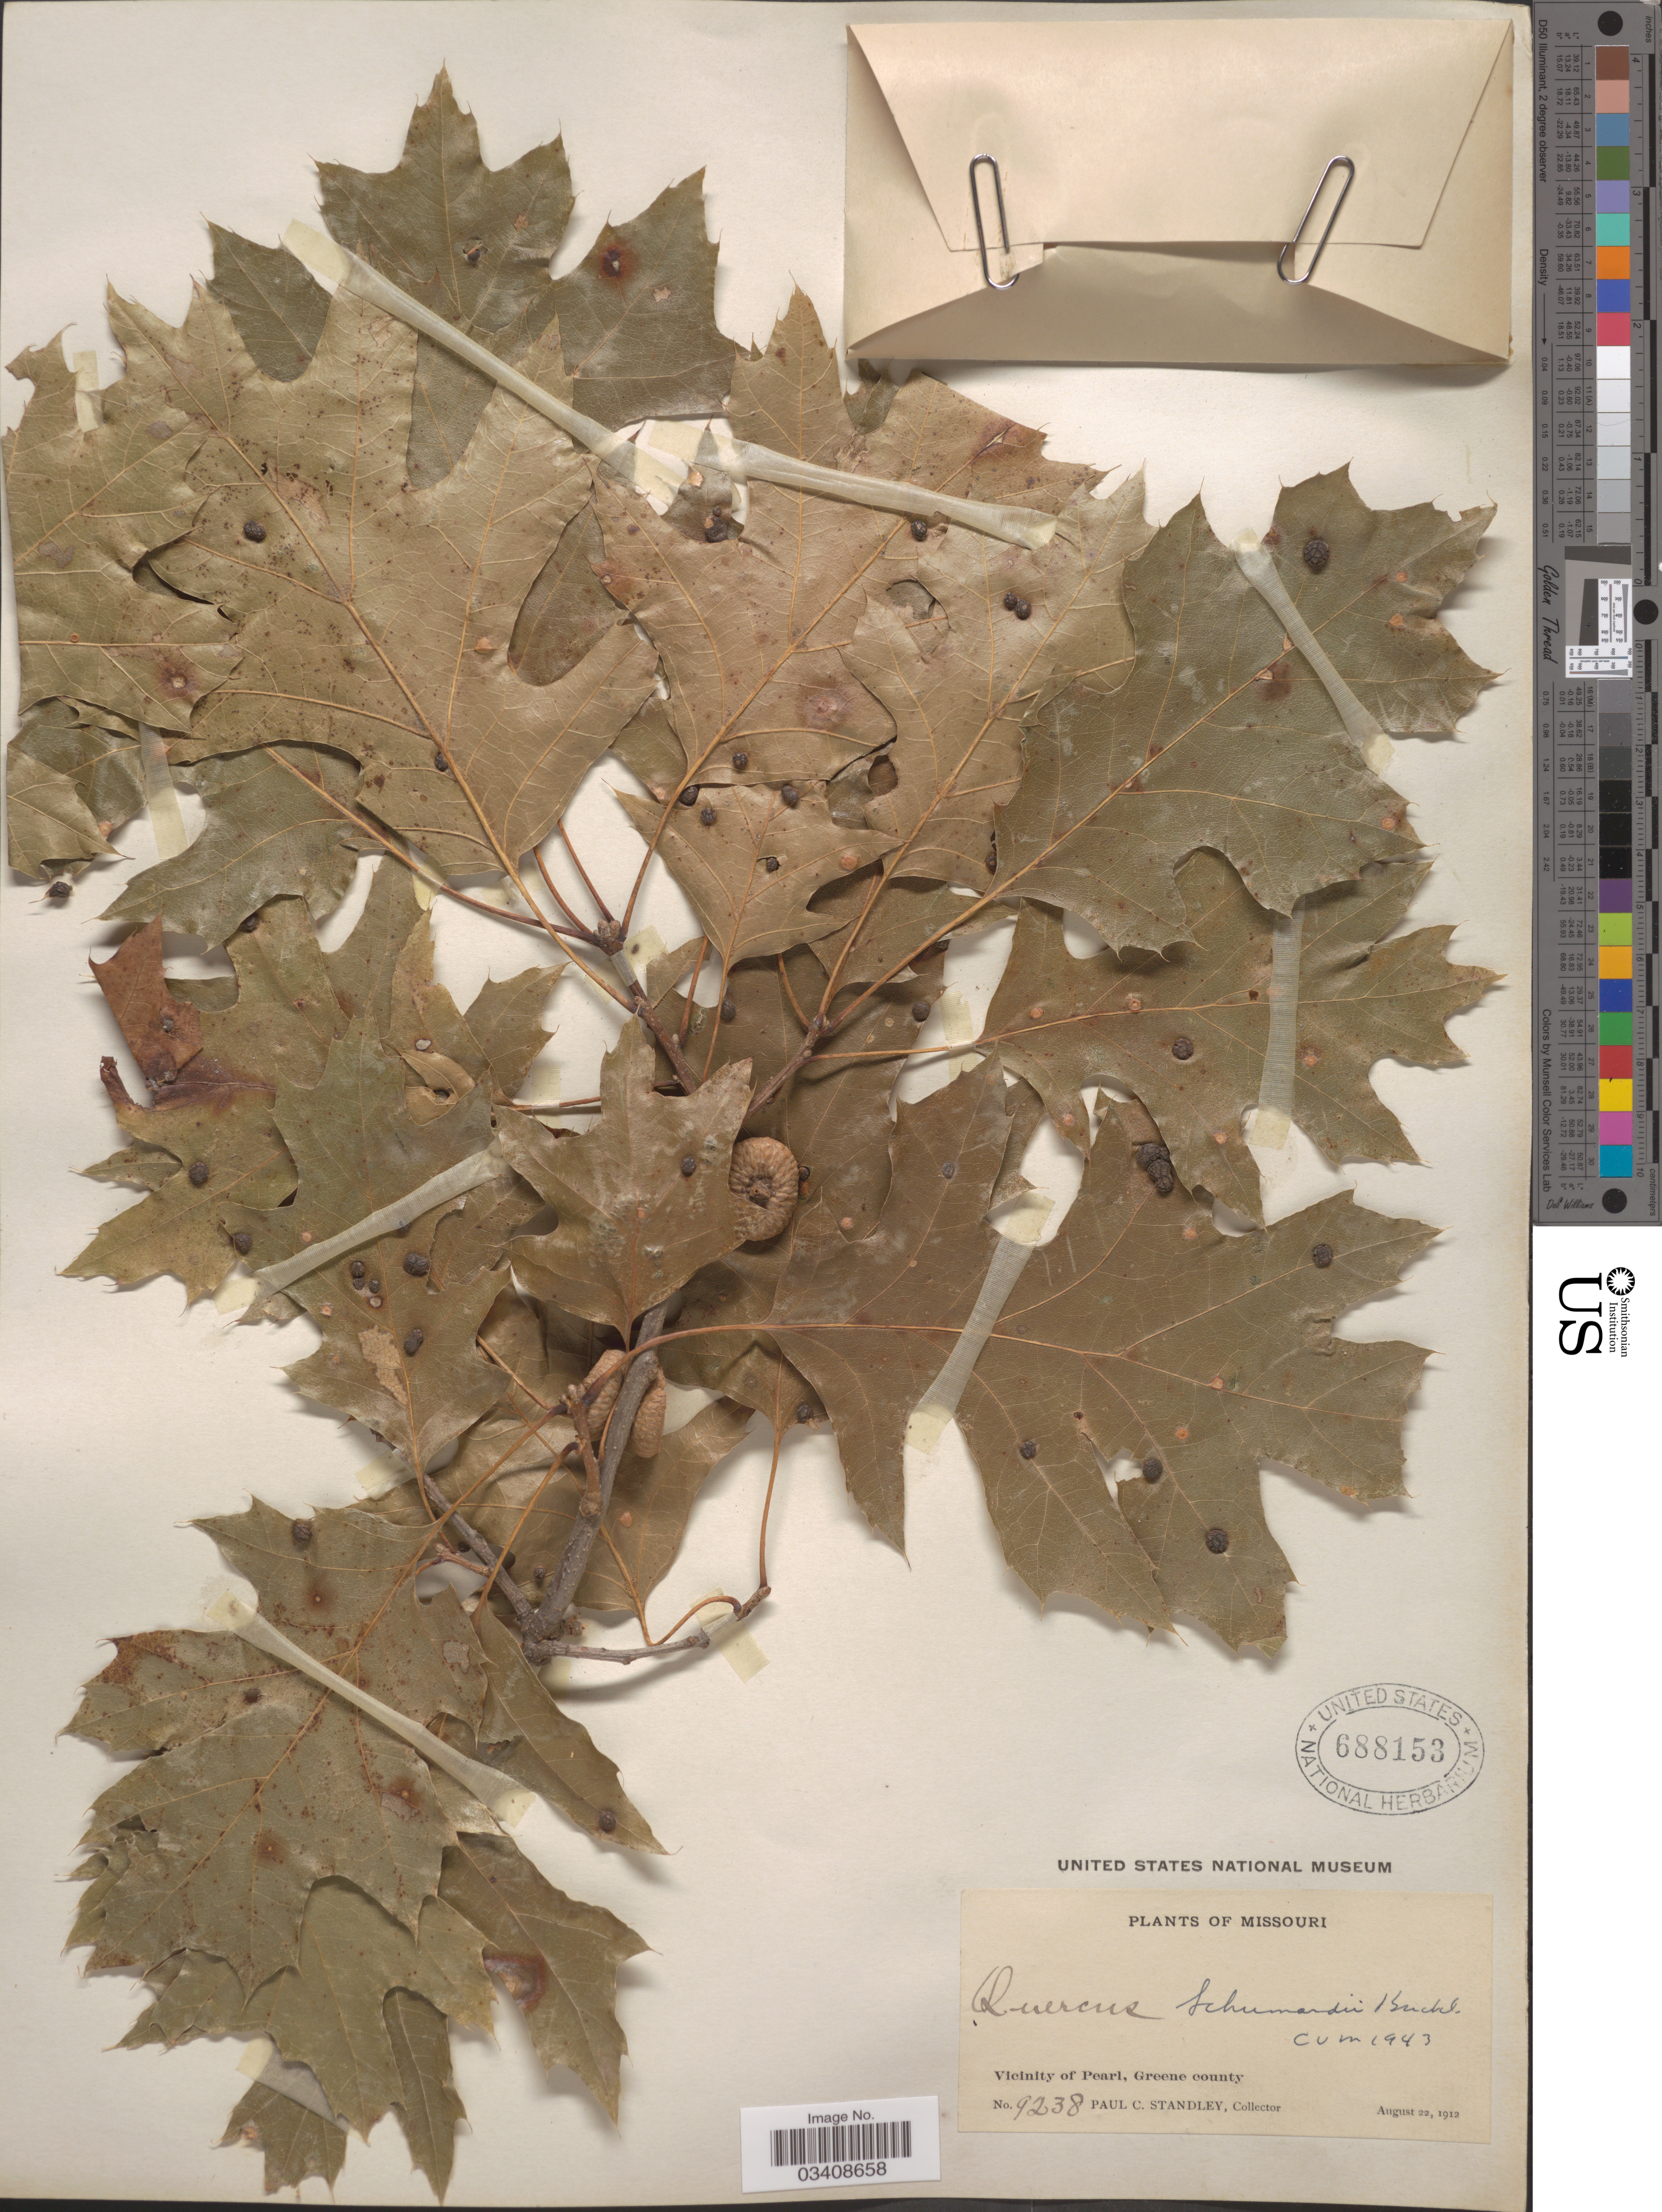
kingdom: Plantae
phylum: Tracheophyta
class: Magnoliopsida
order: Fagales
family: Fagaceae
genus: Quercus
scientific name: Quercus shumardii var. schneckii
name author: (Britton) Sarg.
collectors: P. C. Standley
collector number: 9238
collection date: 1912-08-22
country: United States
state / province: Missouri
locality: Vicinity of Pearl, Green county.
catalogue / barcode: US 688153